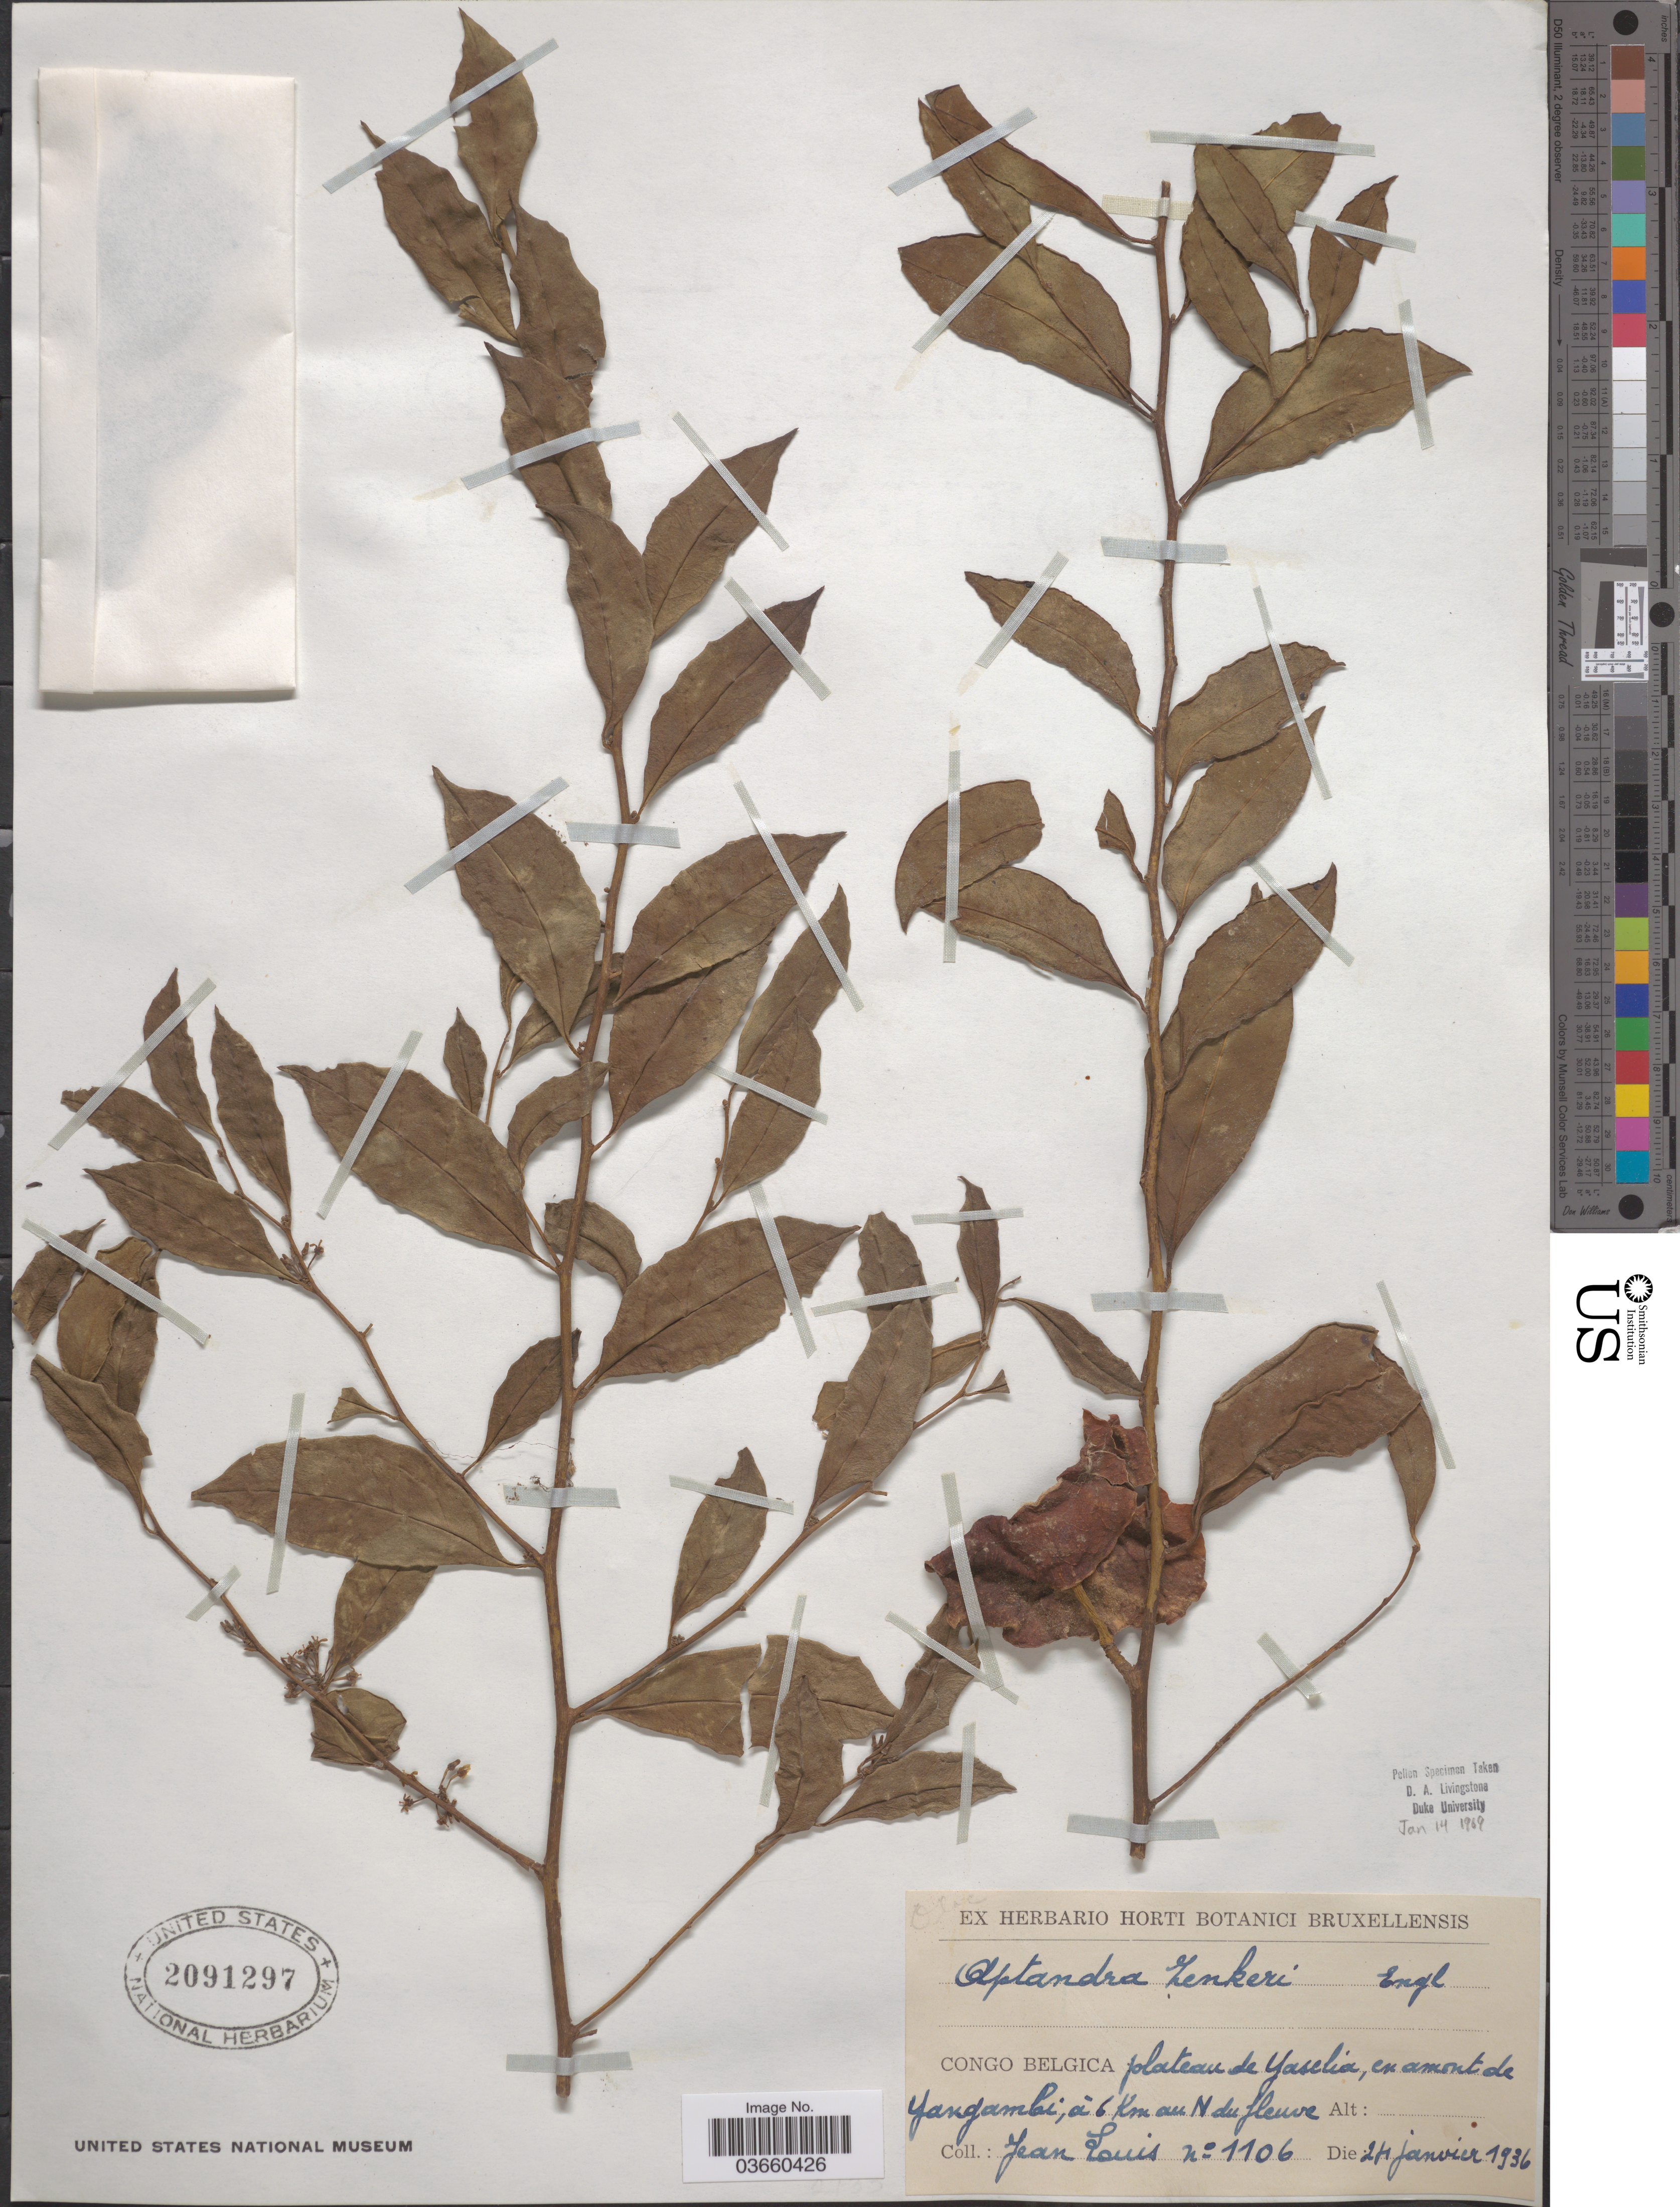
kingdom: Plantae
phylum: Tracheophyta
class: Magnoliopsida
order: Santalales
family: Aptandraceae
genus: Aptandra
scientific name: Aptandra zenkeri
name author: Engl.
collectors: J. Louis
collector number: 1106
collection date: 1936-01-24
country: Congo, Democratic Republic of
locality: Congo Belgica: plateau de Yaselia, en amont de Yangambi, á 6 Km au N du fleuve.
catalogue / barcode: US 2091297